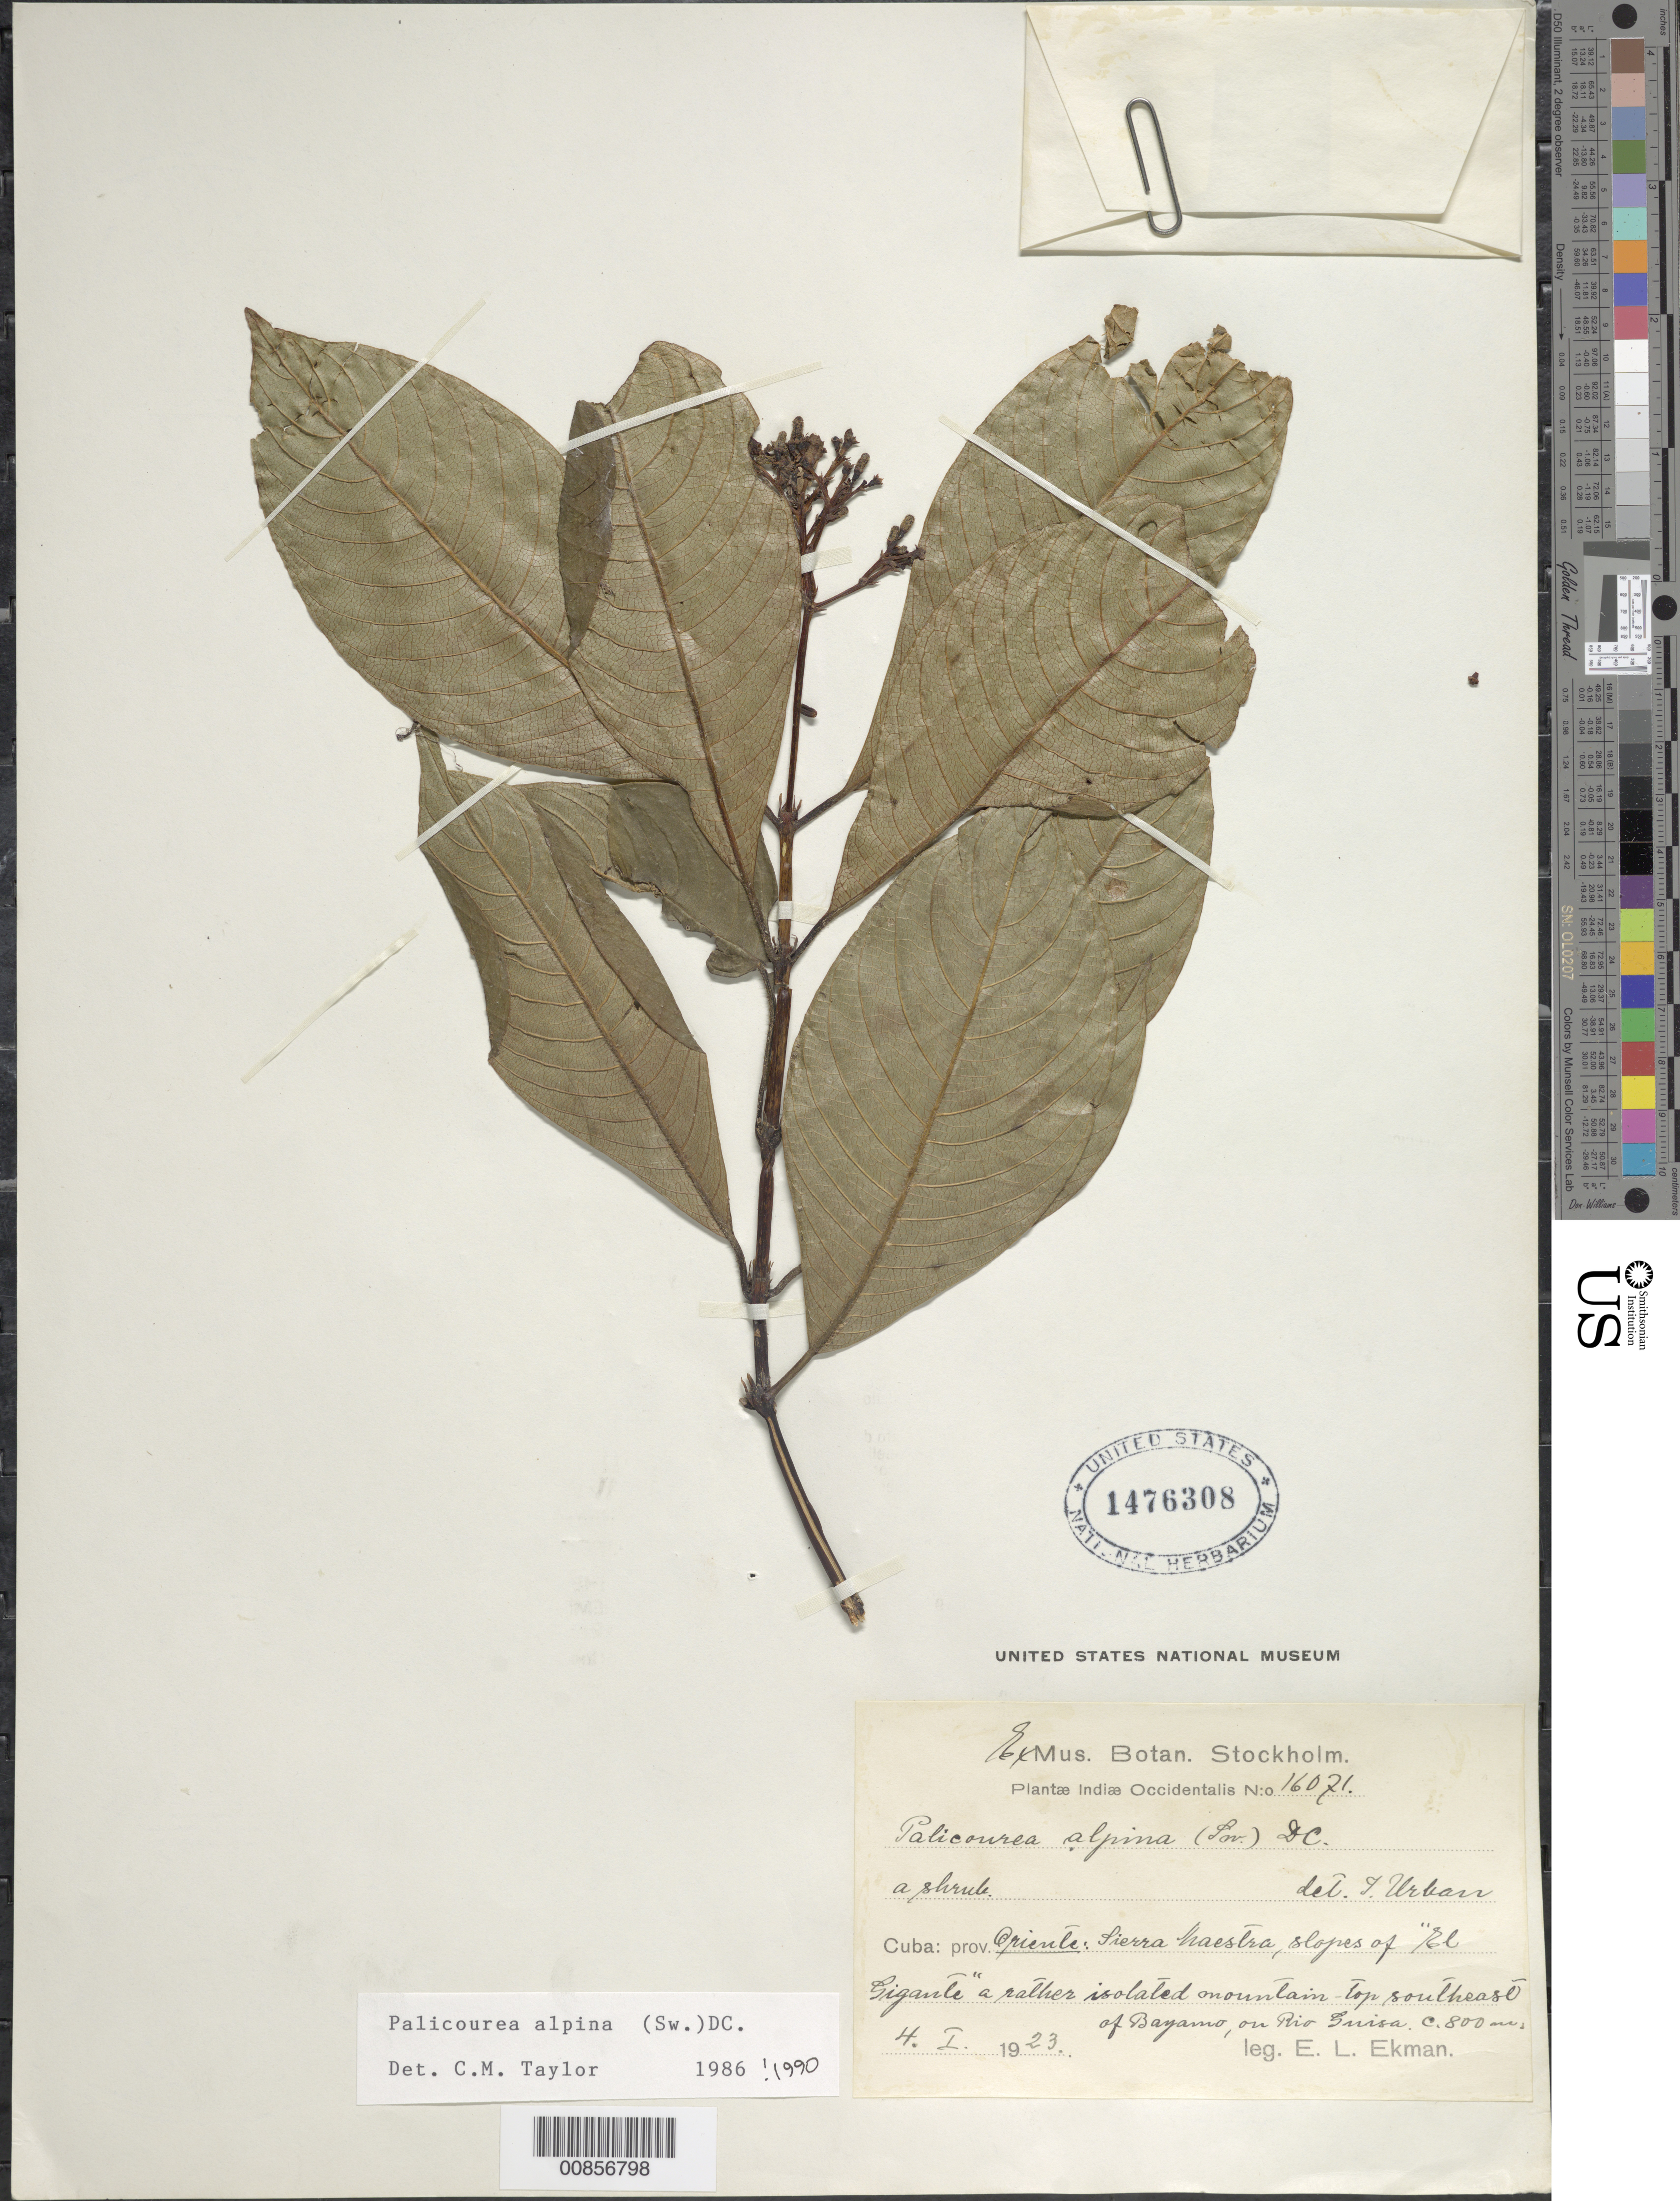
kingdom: Plantae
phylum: Tracheophyta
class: Magnoliopsida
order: Gentianales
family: Rubiaceae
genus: Palicourea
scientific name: Palicourea alpina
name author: (Sw.) DC.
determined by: Urban, Ignatz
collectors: E. L. Ekman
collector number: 16071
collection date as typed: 04 Jan 1923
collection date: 1923-01-04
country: Cuba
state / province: Oriente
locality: Sierra Maestra, slopes of El Gigante (an isolated mountain-top) southeast of Bayamo, on Río Guisa (sp.?)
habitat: Mountain summit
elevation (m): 800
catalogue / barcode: US 1476308